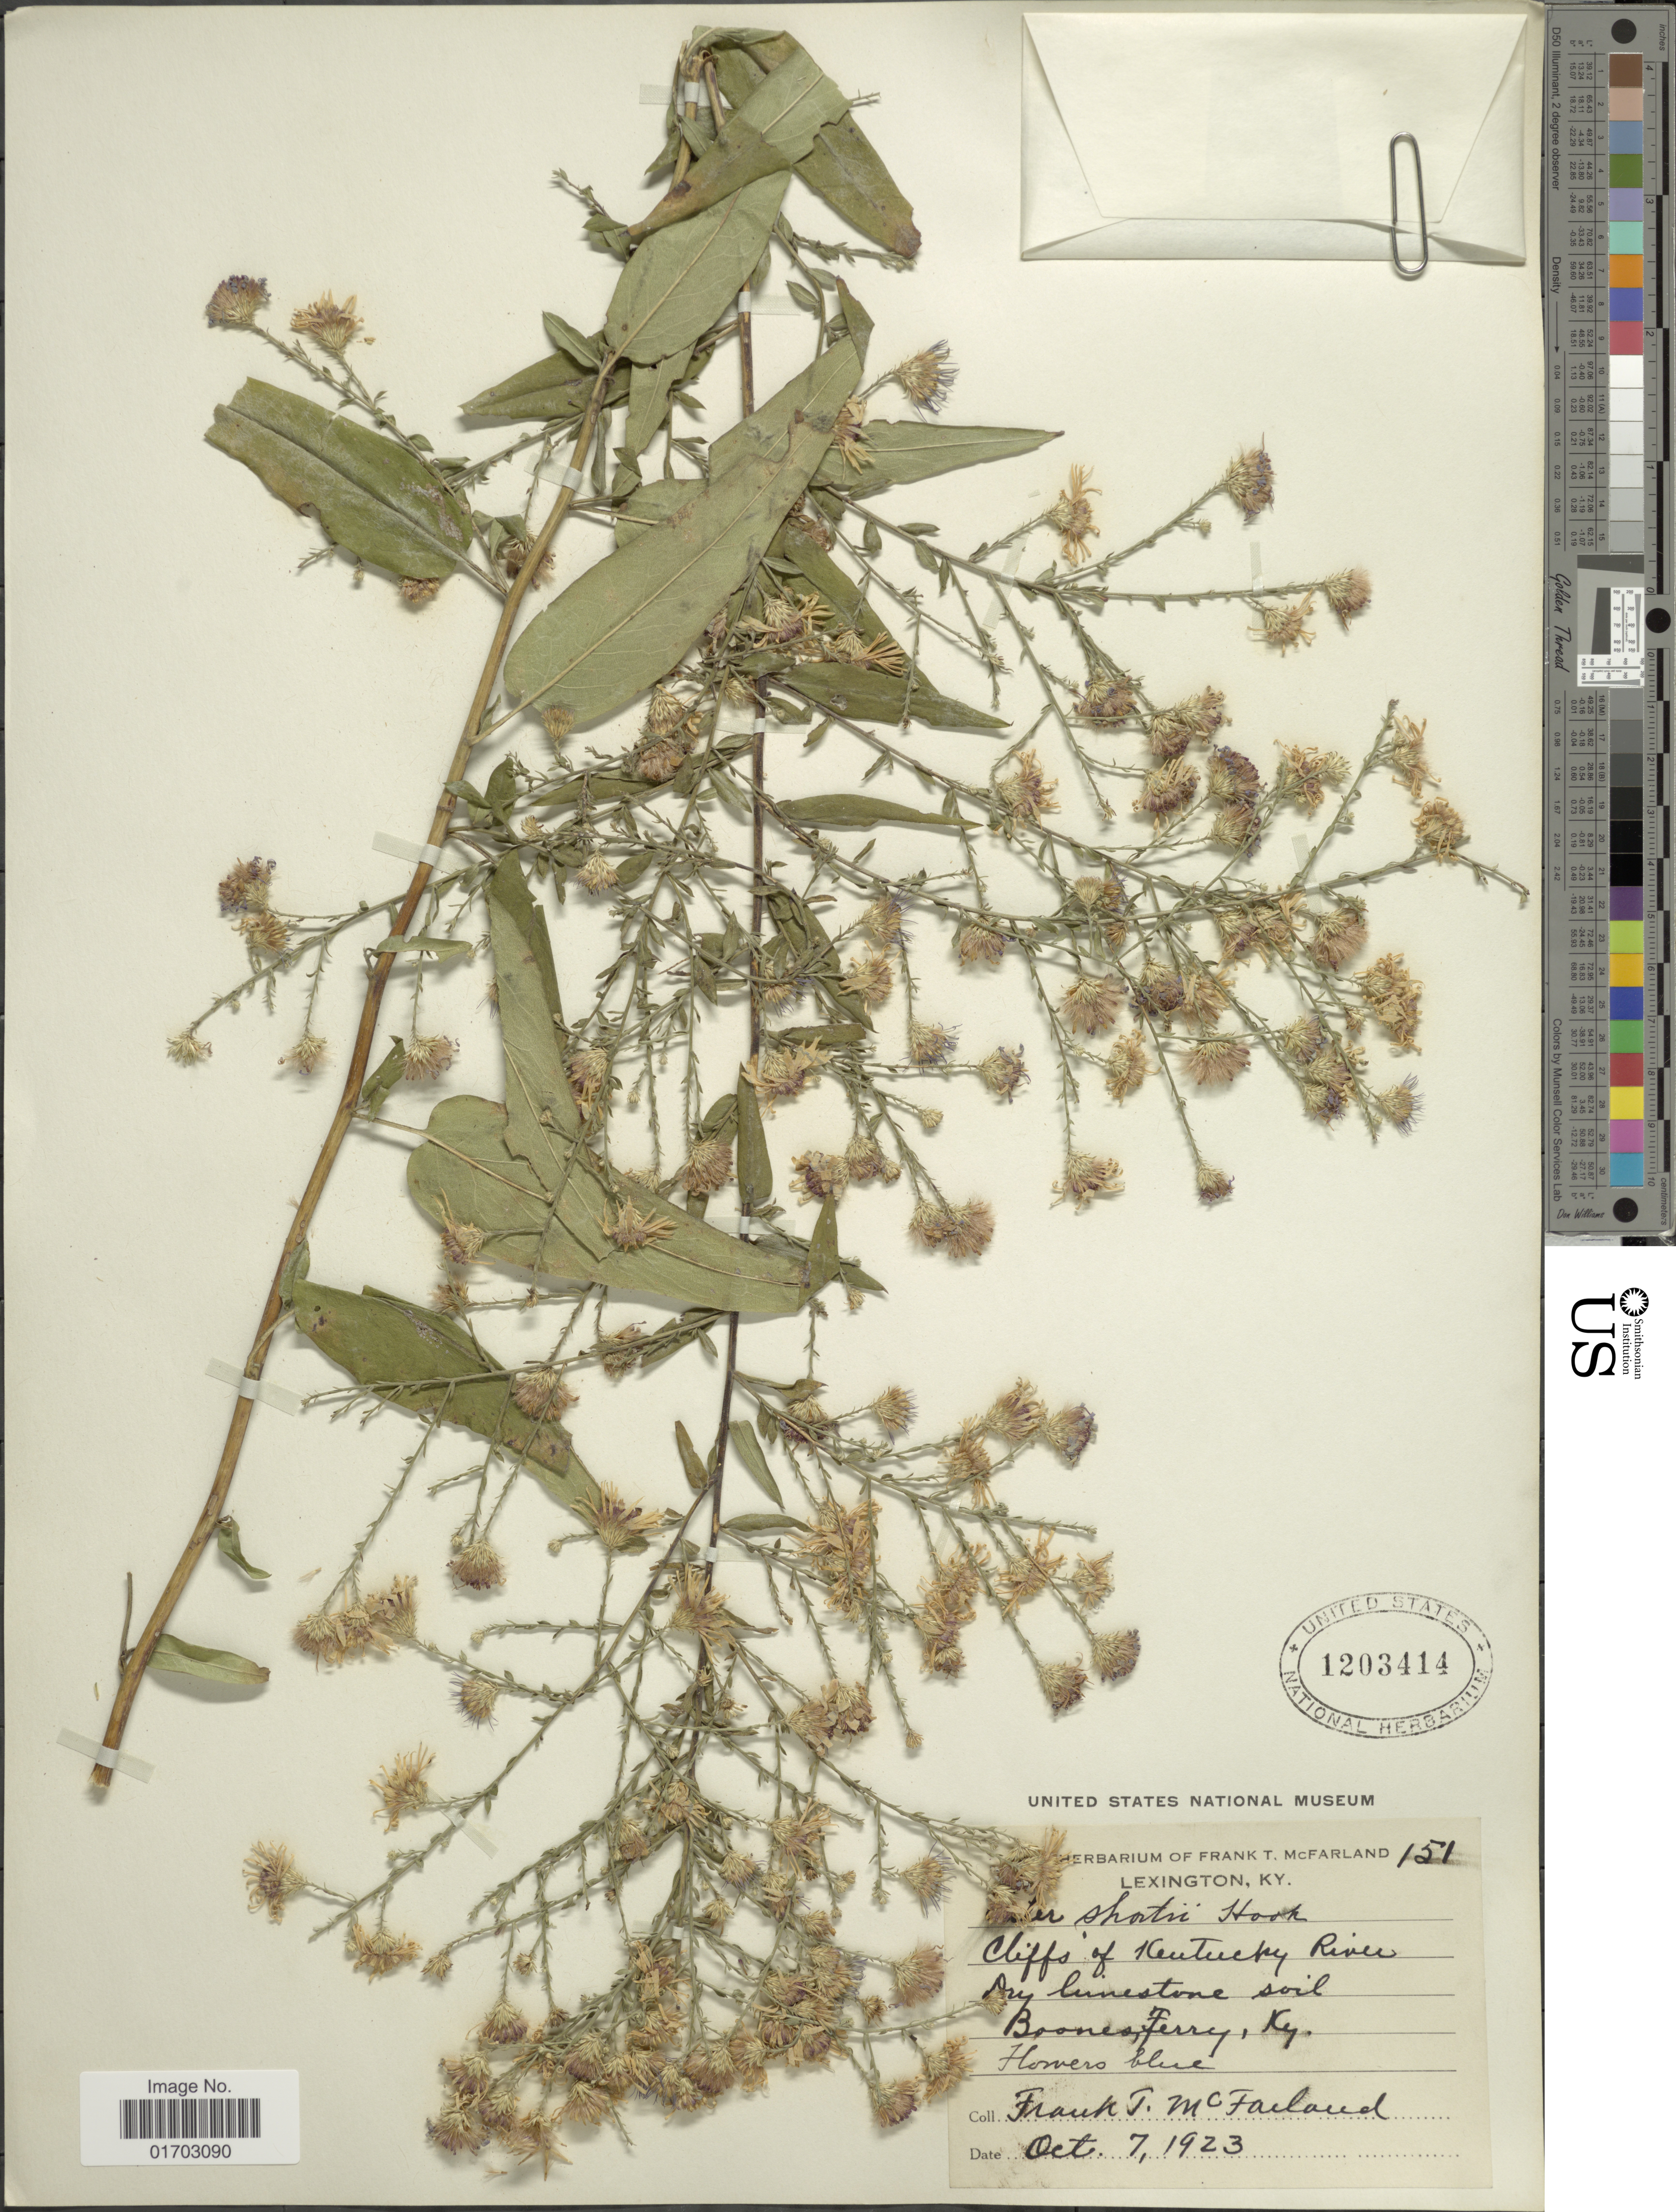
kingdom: Plantae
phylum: Tracheophyta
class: Magnoliopsida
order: Asterales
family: Asteraceae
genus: Symphyotrichum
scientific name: Symphyotrichum shortii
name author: (Lindl.) G.L. Nesom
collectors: F. McFarland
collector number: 151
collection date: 1923-10-07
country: United States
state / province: Kentucky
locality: Lexington, cliffs of Kentucky River, Bonnes Ferry.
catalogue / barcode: US 1203414